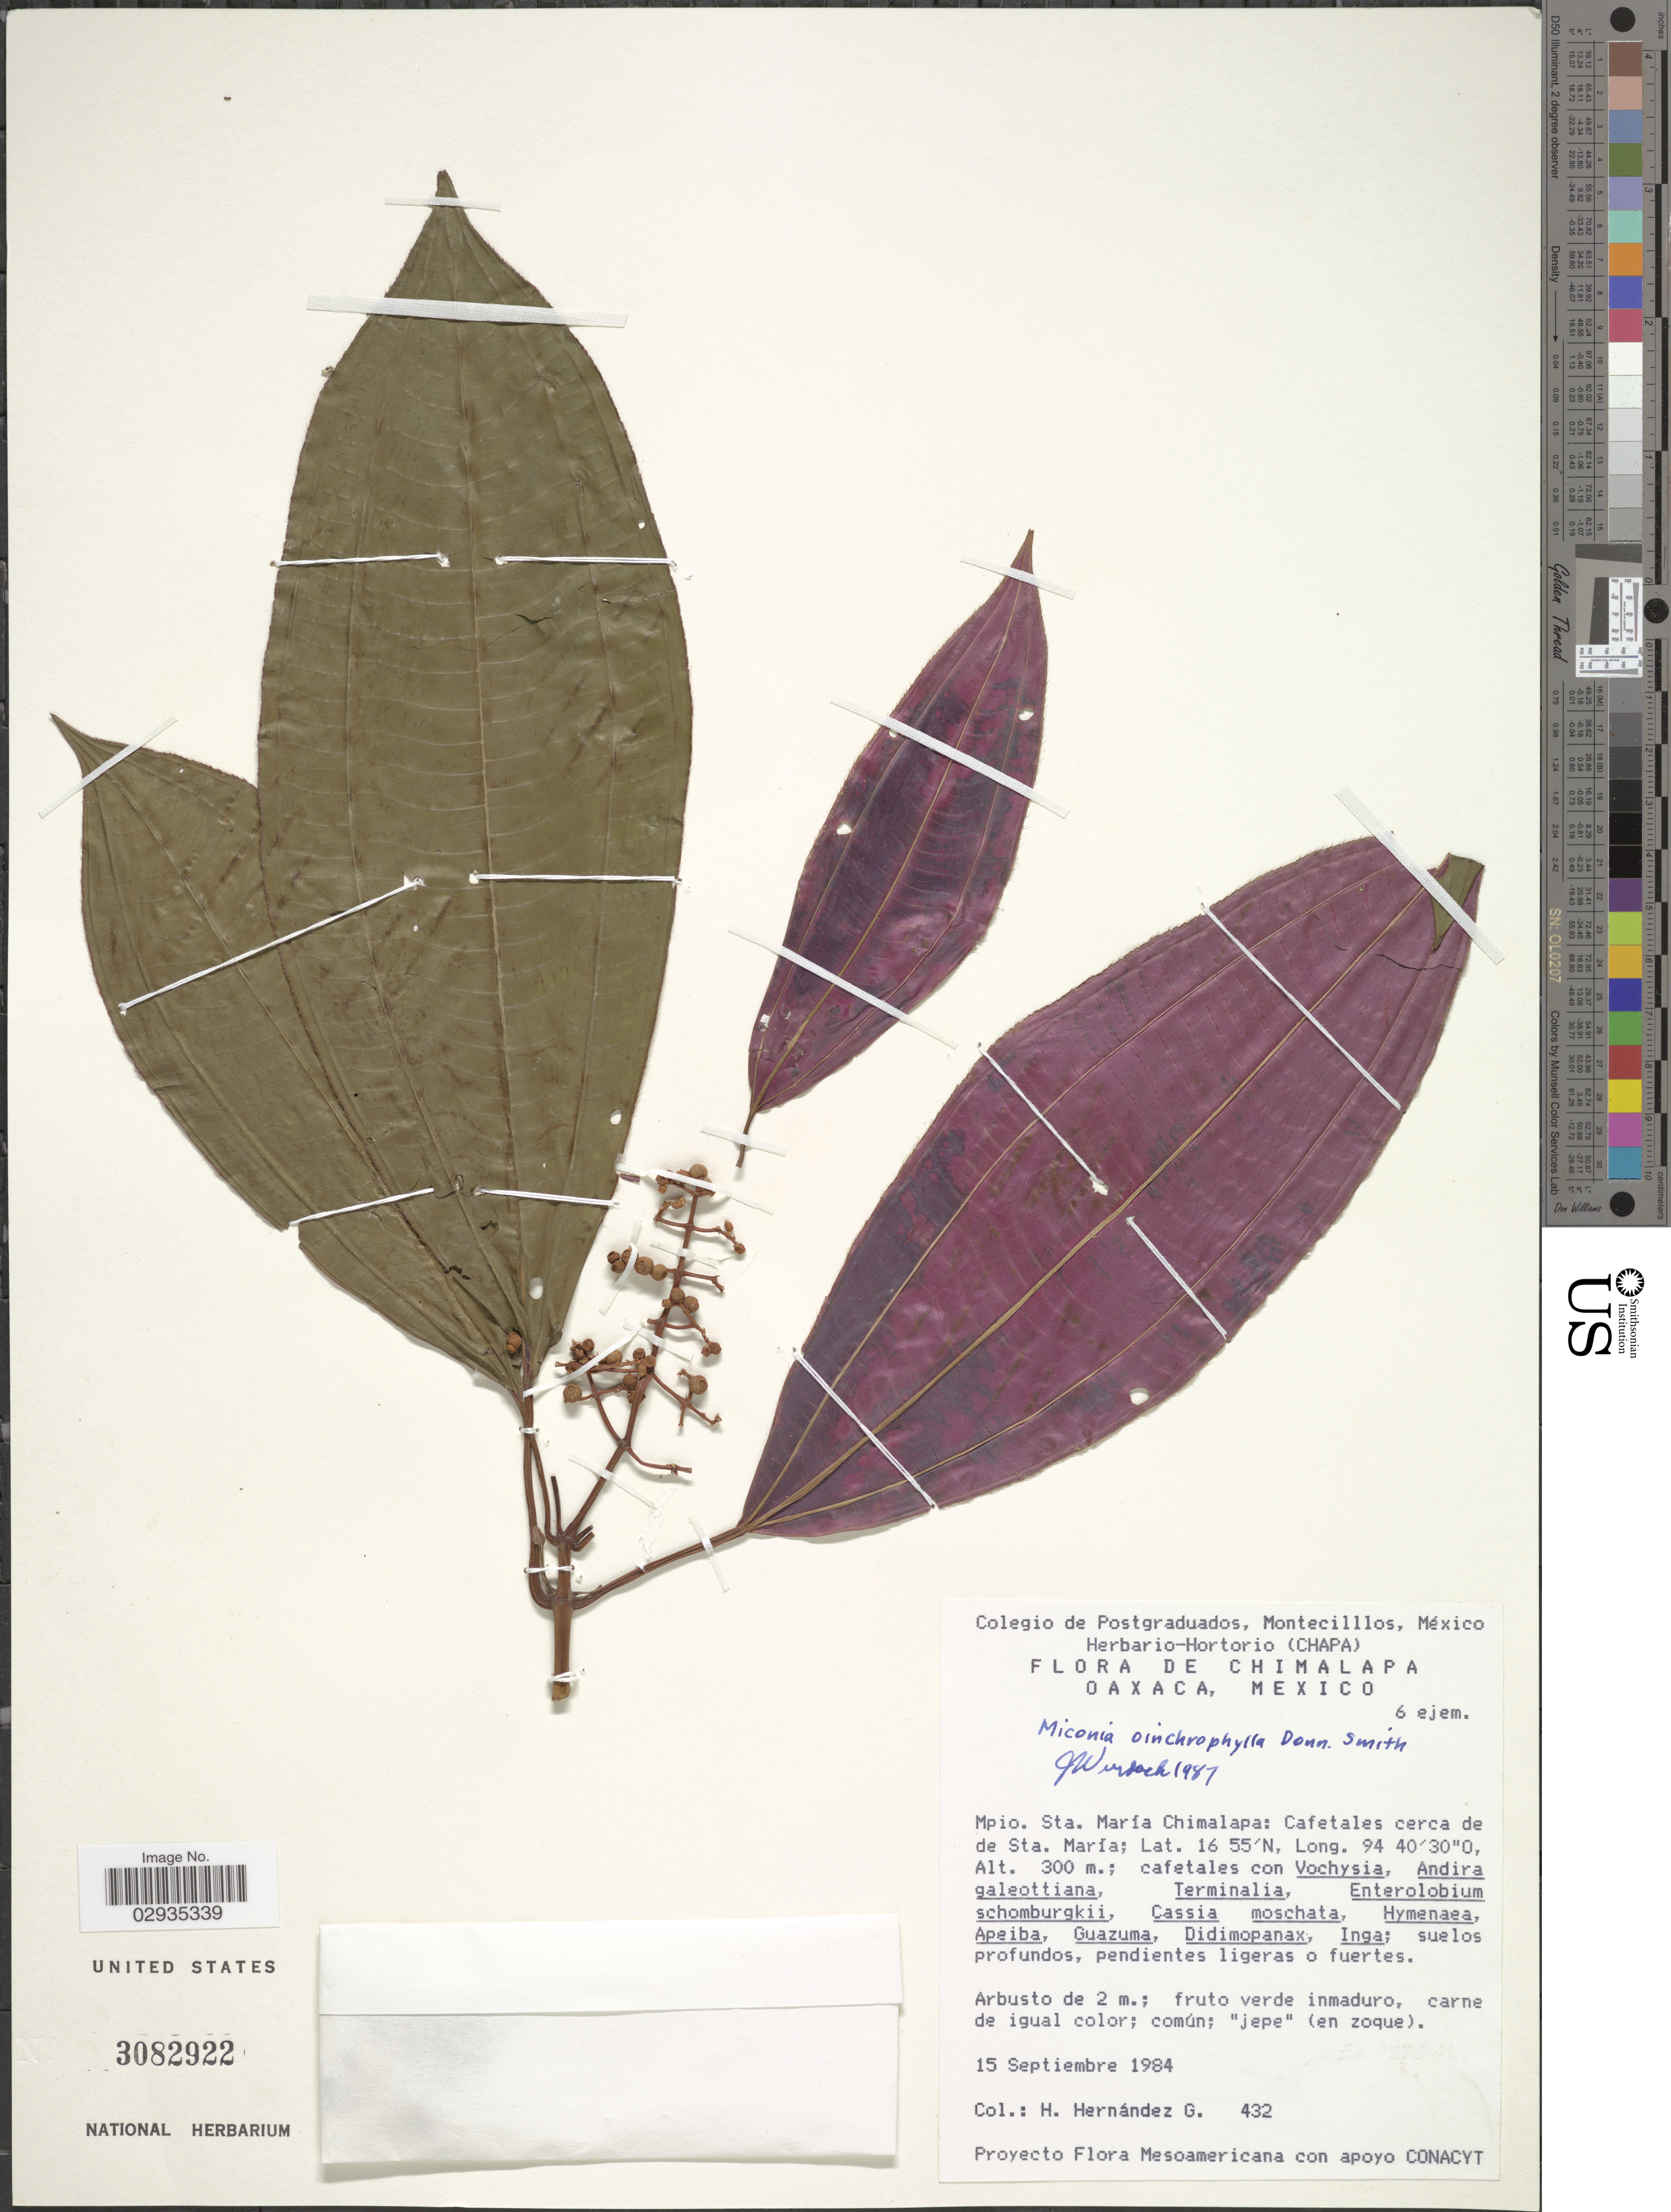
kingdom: Plantae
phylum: Tracheophyta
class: Magnoliopsida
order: Myrtales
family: Melastomataceae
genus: Miconia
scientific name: Miconia oinochrophylla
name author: Donn. Sm.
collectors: H. Hernandez G.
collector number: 432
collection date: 1984-09-15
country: Mexico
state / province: Oaxaca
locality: Chimalapa, Mpio. Sta. María Chimalapa, Cafetales cerca de de Sta. María.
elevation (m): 300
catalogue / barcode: US 3082922